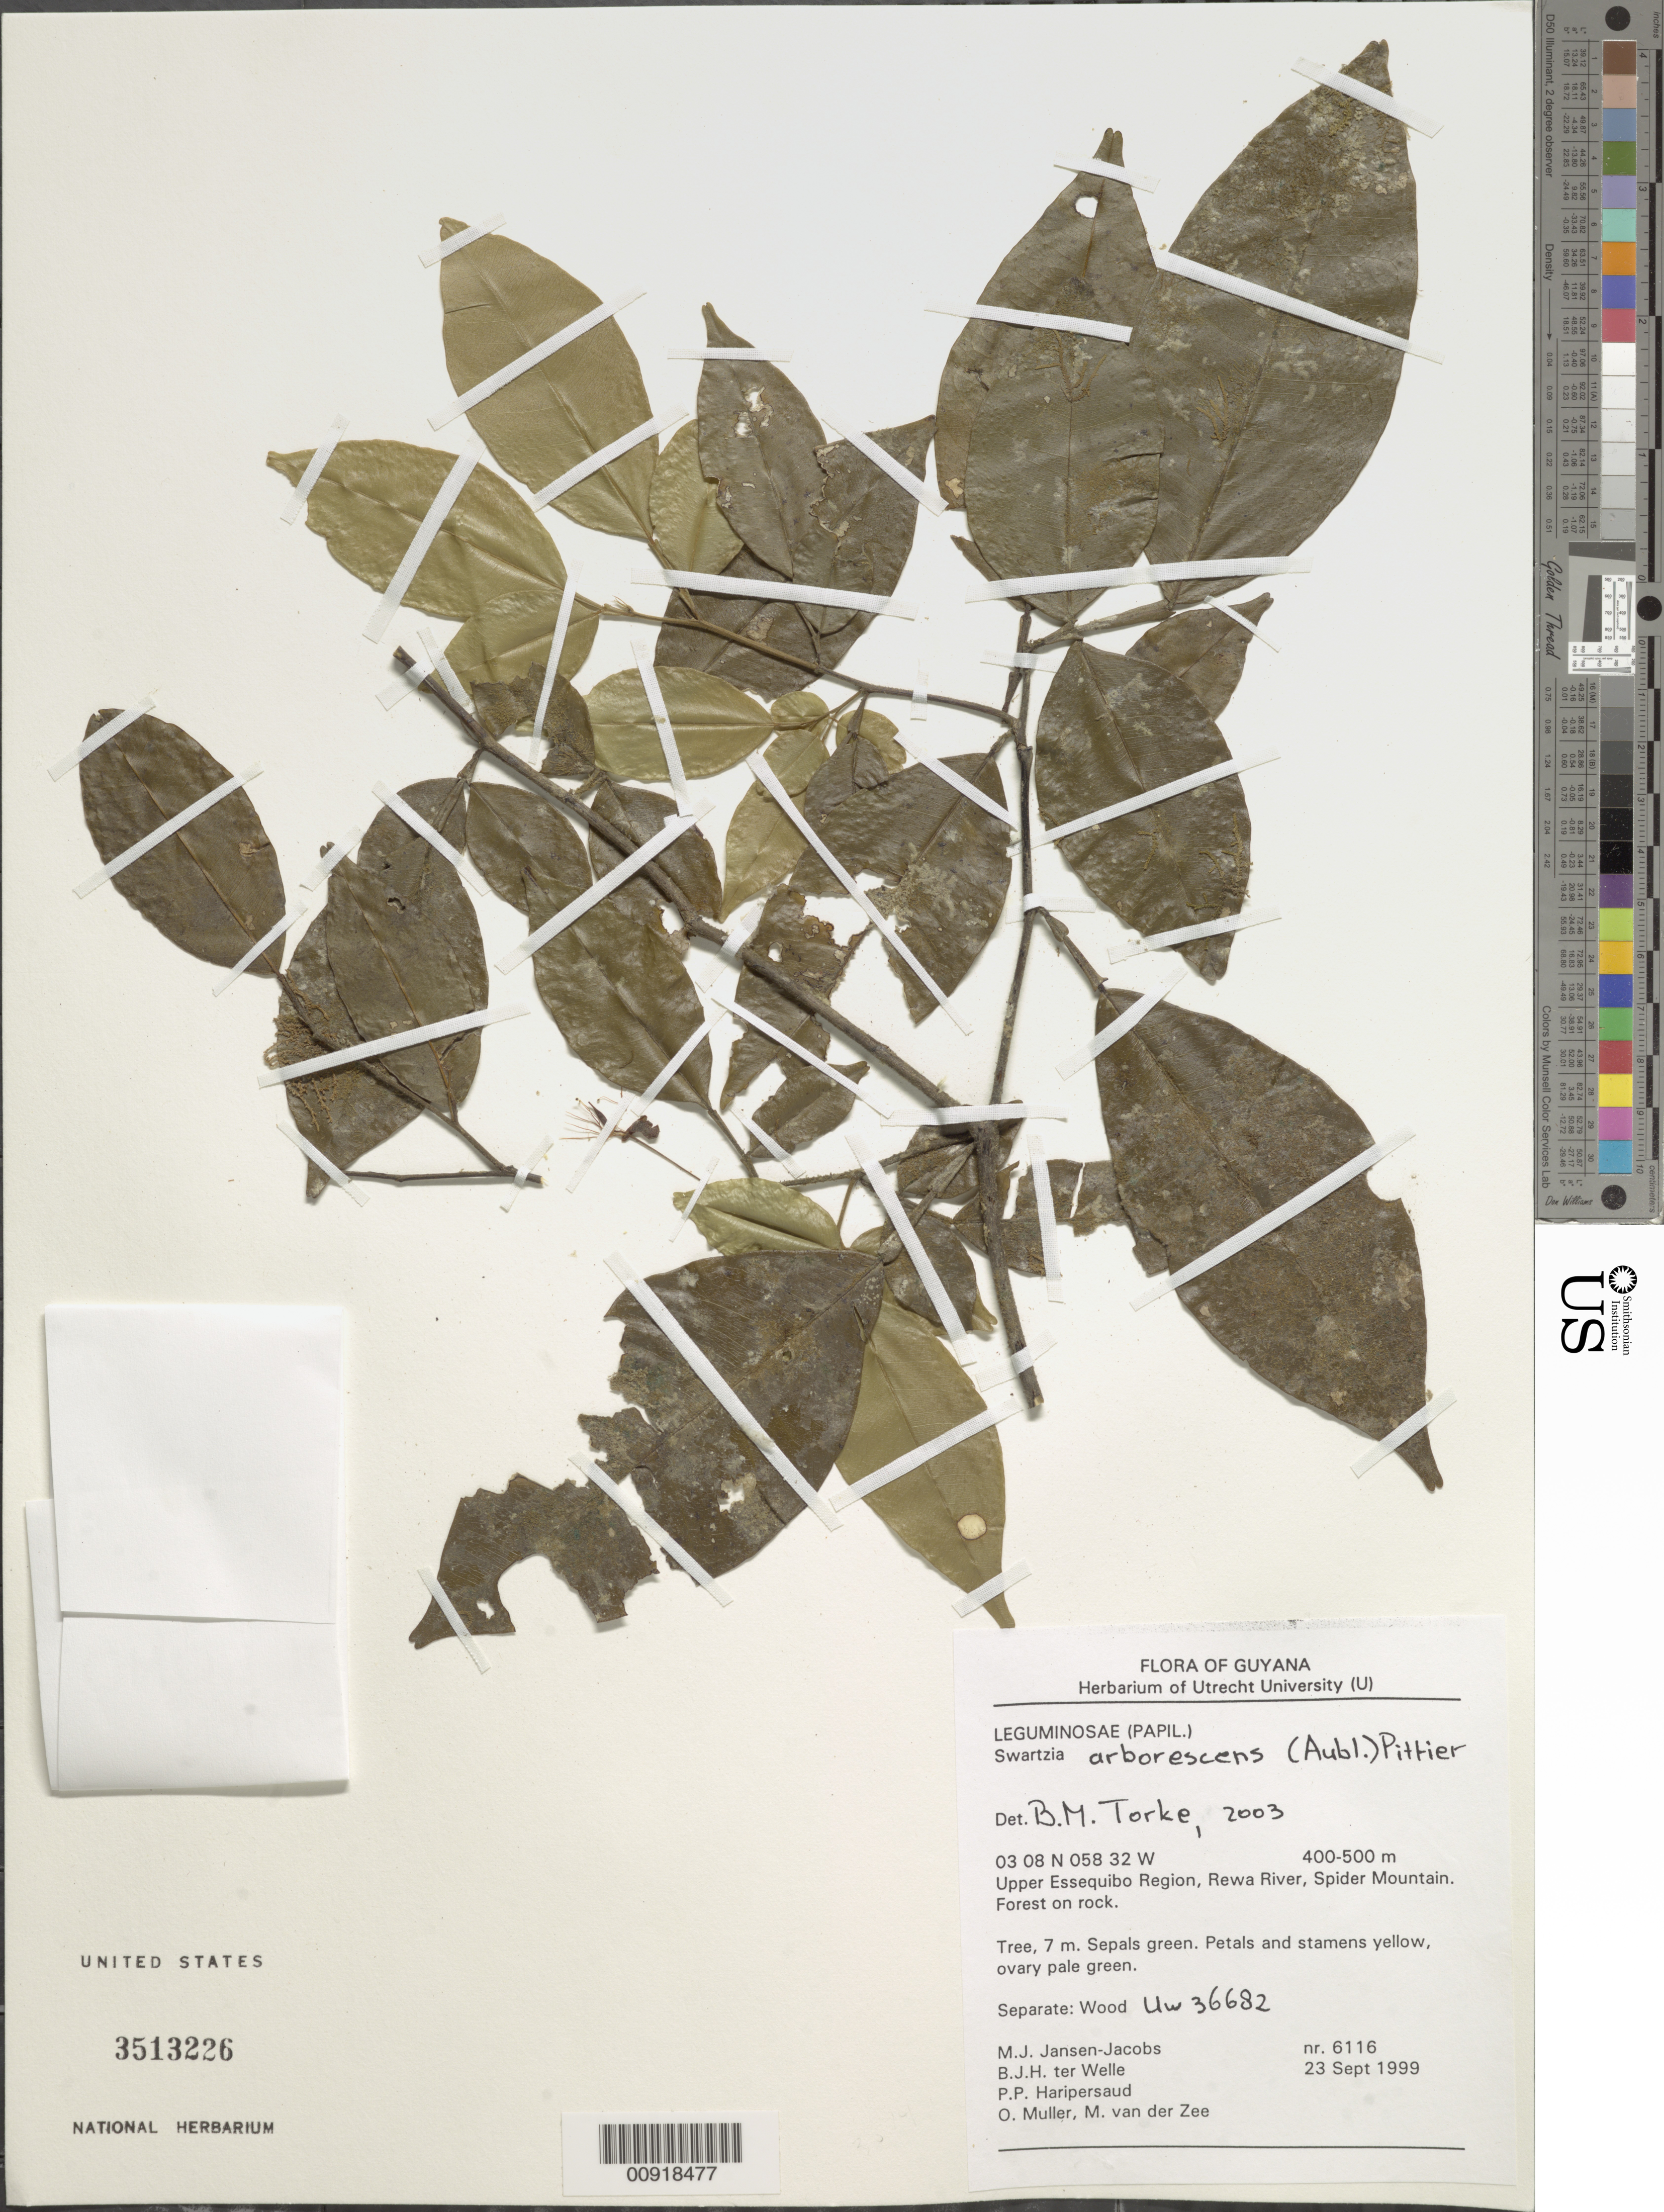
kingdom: Plantae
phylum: Tracheophyta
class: Magnoliopsida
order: Fabales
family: Fabaceae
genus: Swartzia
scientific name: Swartzia arborescens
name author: (Aubl.) Pittier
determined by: Torke, B. M., (MO)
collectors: M. J. Jansen-Jacobs, B. Welle, P. Haripersaud, O. Muller & M. van der Zee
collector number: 6116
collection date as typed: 23-Sep-99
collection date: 1999-09-23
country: Guyana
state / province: U. Takutu-U. Essequibo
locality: Rewa River, Spider Mts., Upper Essequibo Region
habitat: Forest on rock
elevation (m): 400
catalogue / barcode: US 3513226